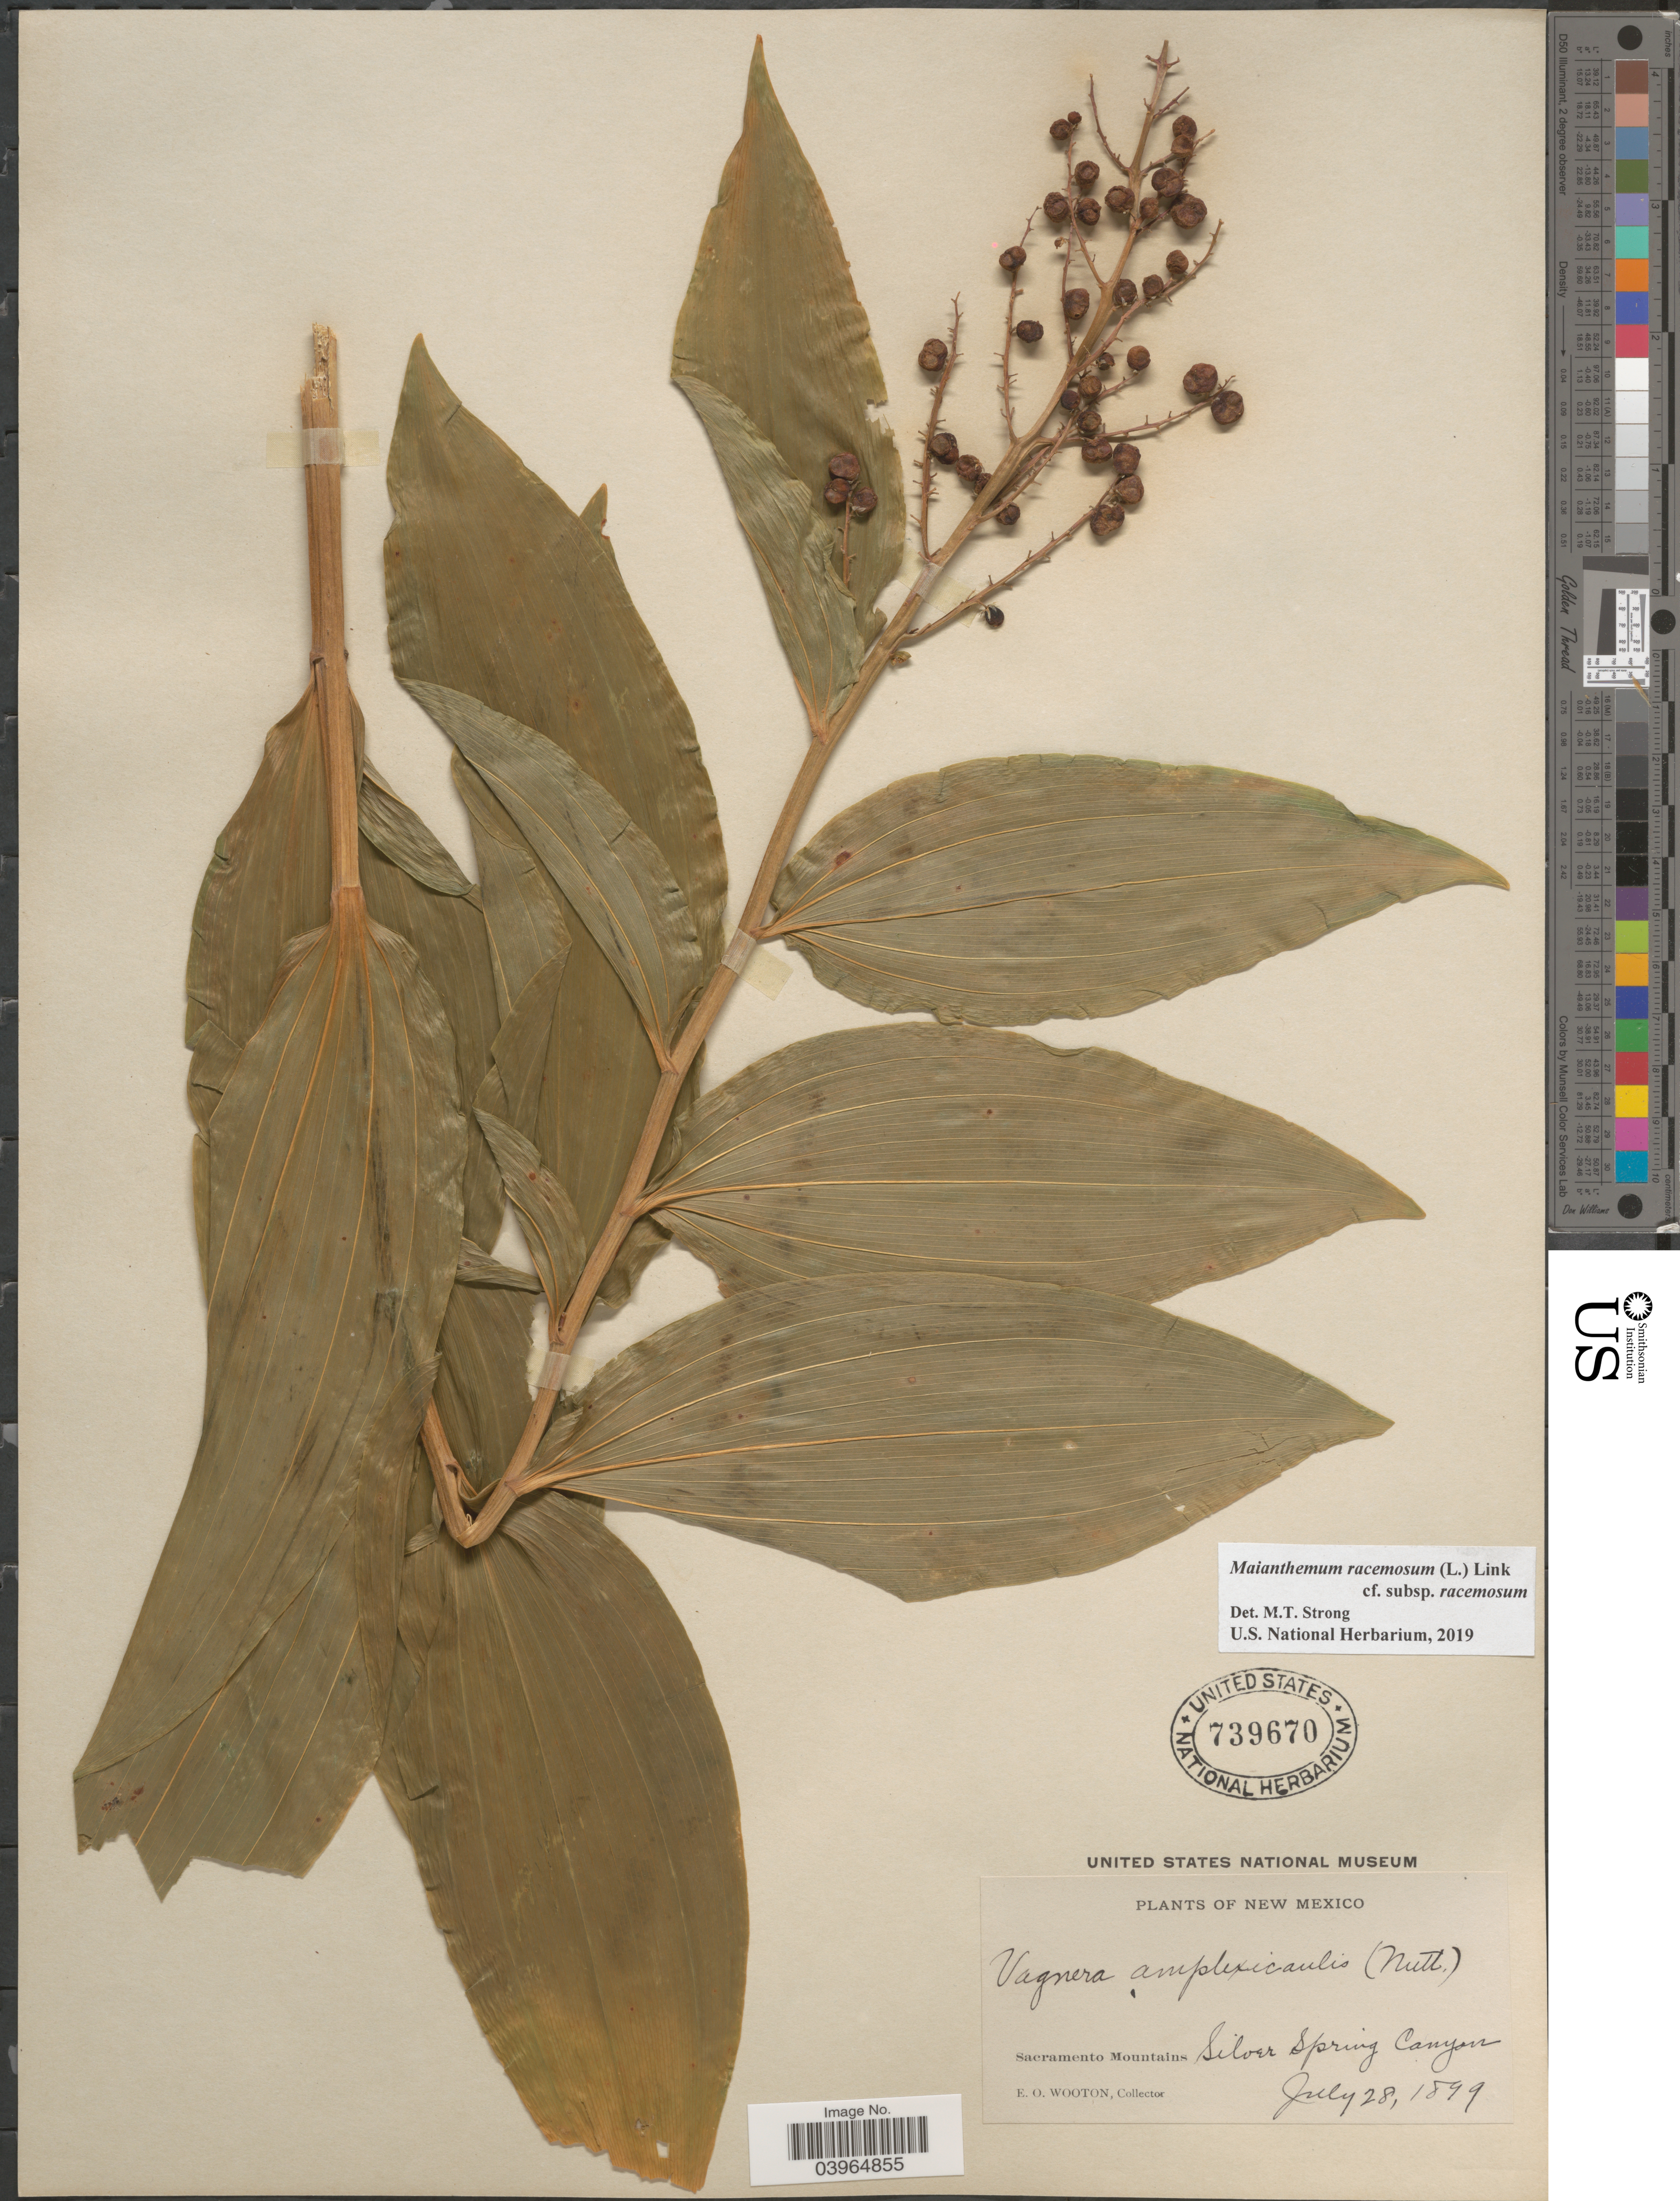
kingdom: Plantae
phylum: Tracheophyta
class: Liliopsida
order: Asparagales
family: Asparagaceae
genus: Maianthemum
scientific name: Maianthemum racemosum subsp. racemosum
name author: (L.) Link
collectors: E. O. Wooton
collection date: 1899-07-28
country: United States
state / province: New Mexico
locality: Sacramento Mountains. Silver Spring Canyon.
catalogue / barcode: US 739670